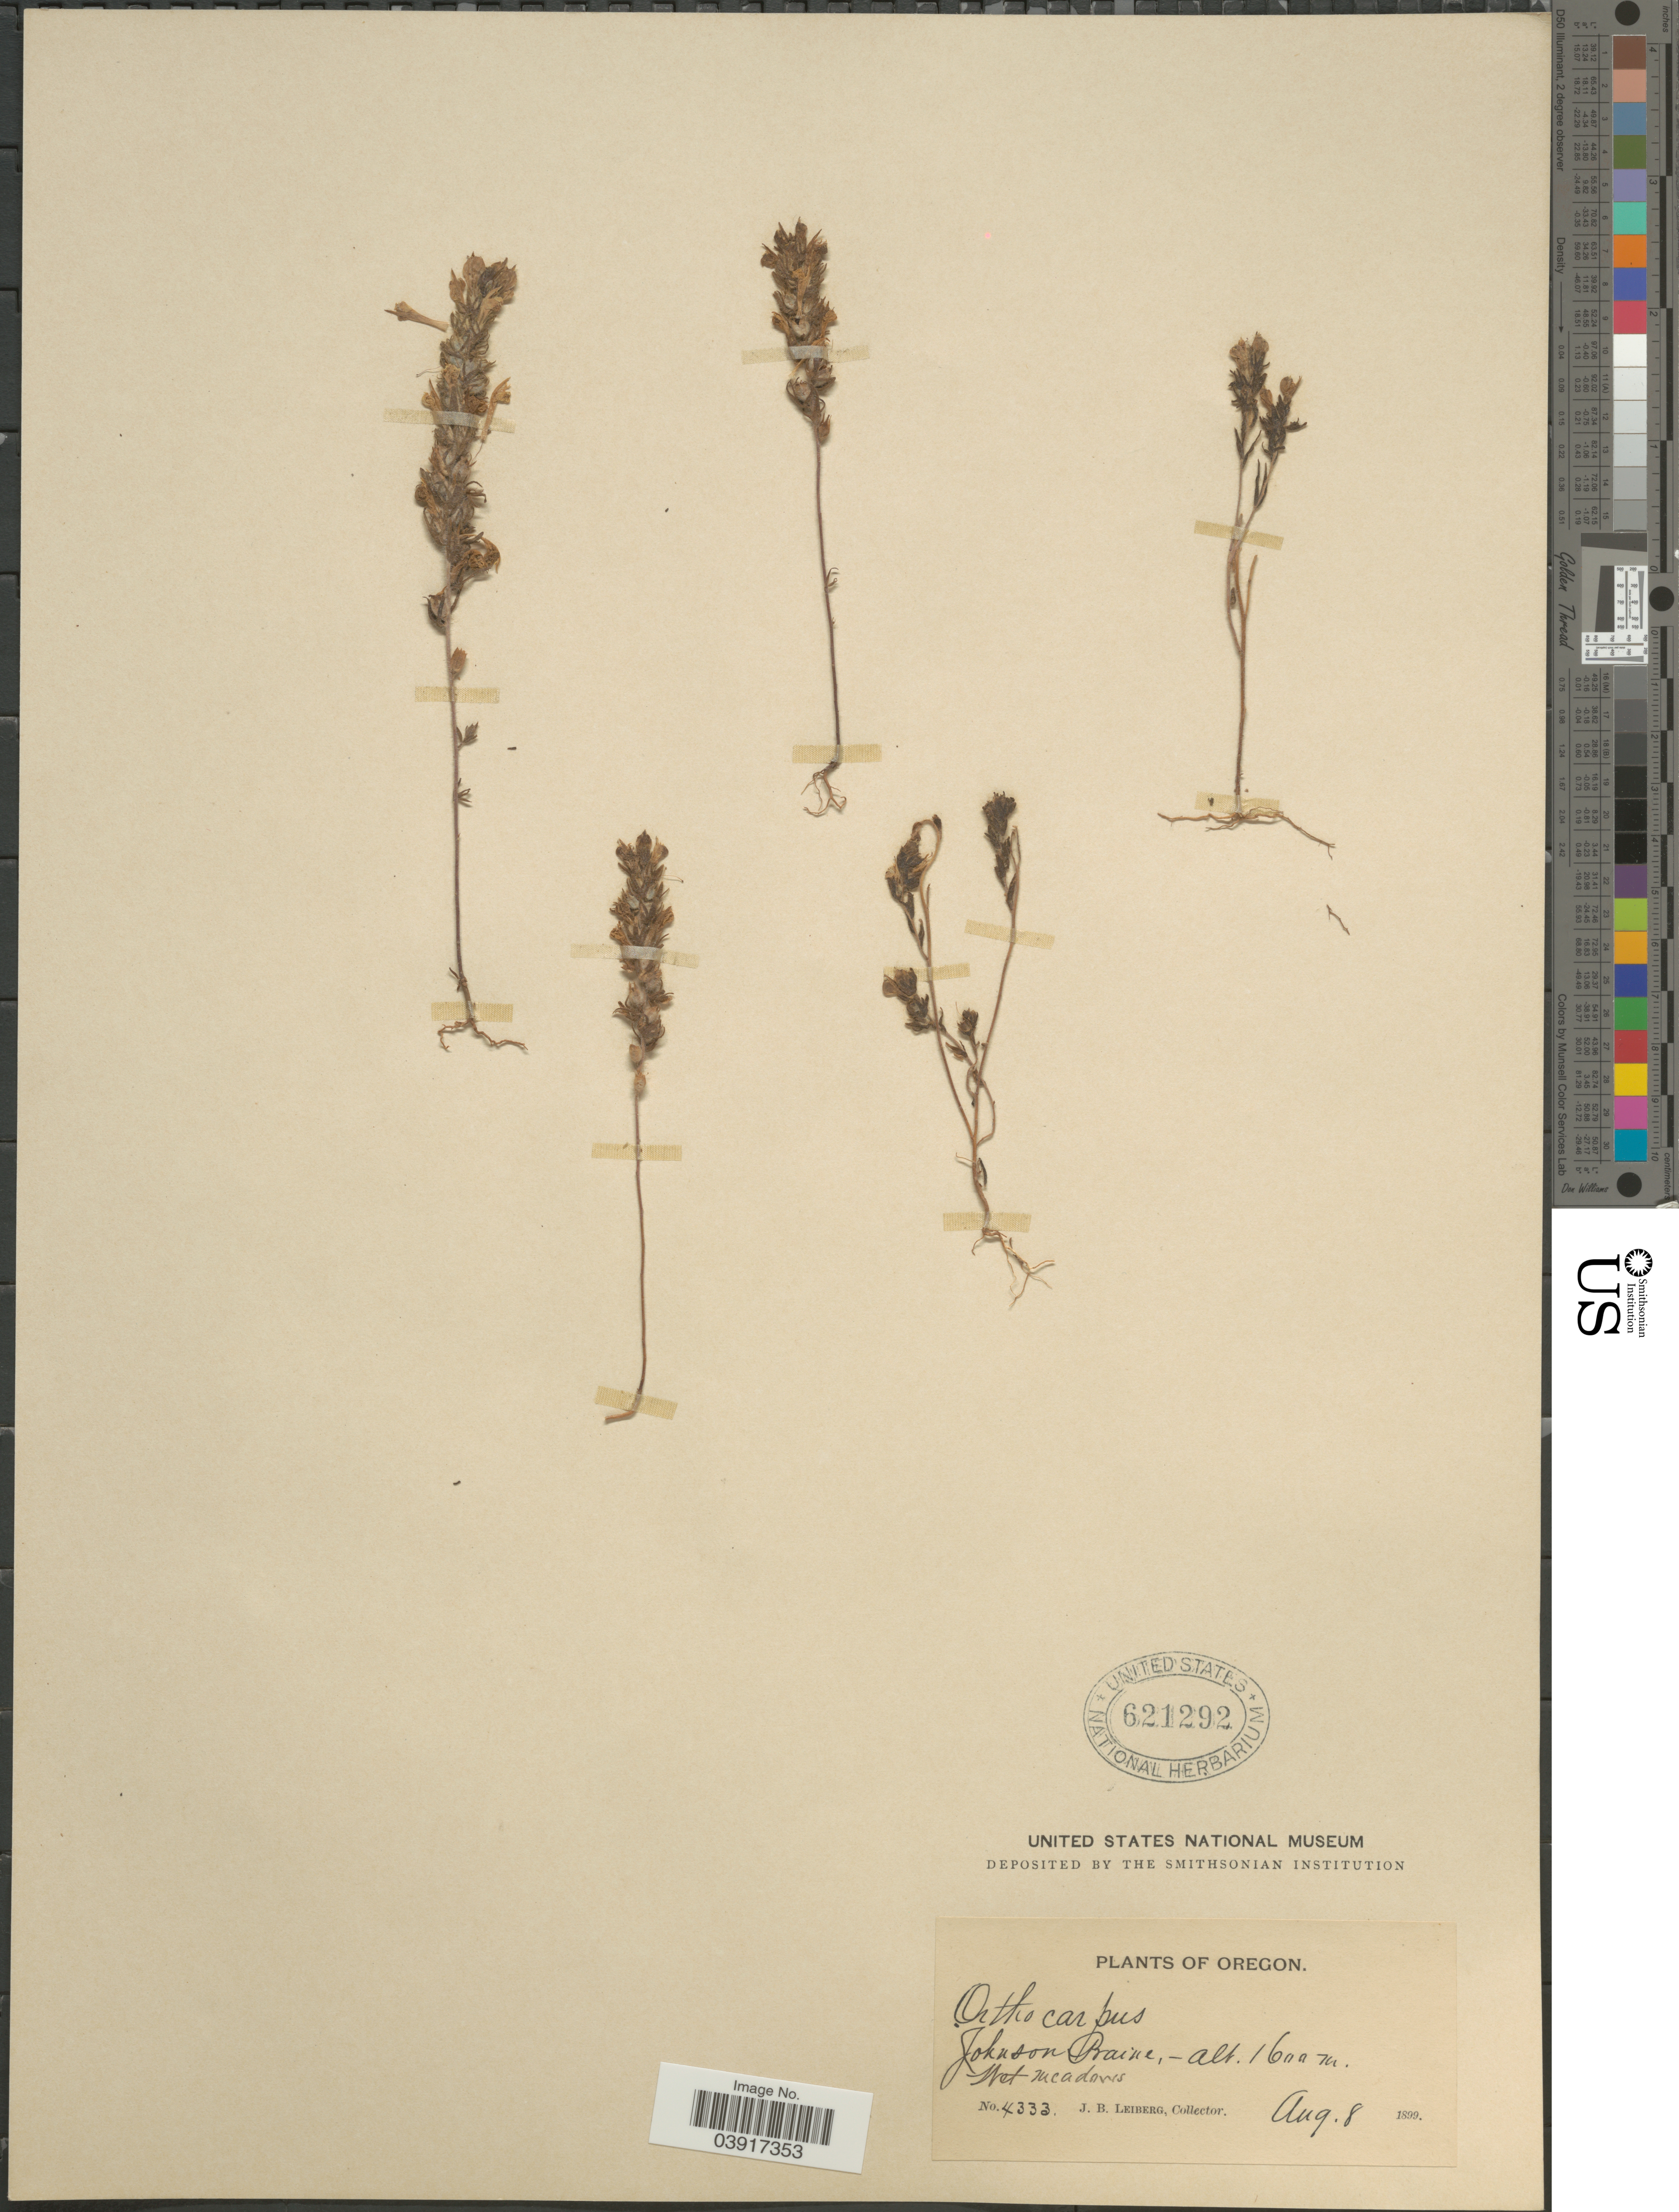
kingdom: Plantae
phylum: Tracheophyta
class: Magnoliopsida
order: Lamiales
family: Orobanchaceae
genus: Orthocarpus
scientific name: Orthocarpus hispidus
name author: Benth.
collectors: J. B. Leiberg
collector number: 4333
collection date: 1899-08-08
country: United States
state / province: Oregon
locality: Johnson Prairie.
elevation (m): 1600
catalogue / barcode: US 621292